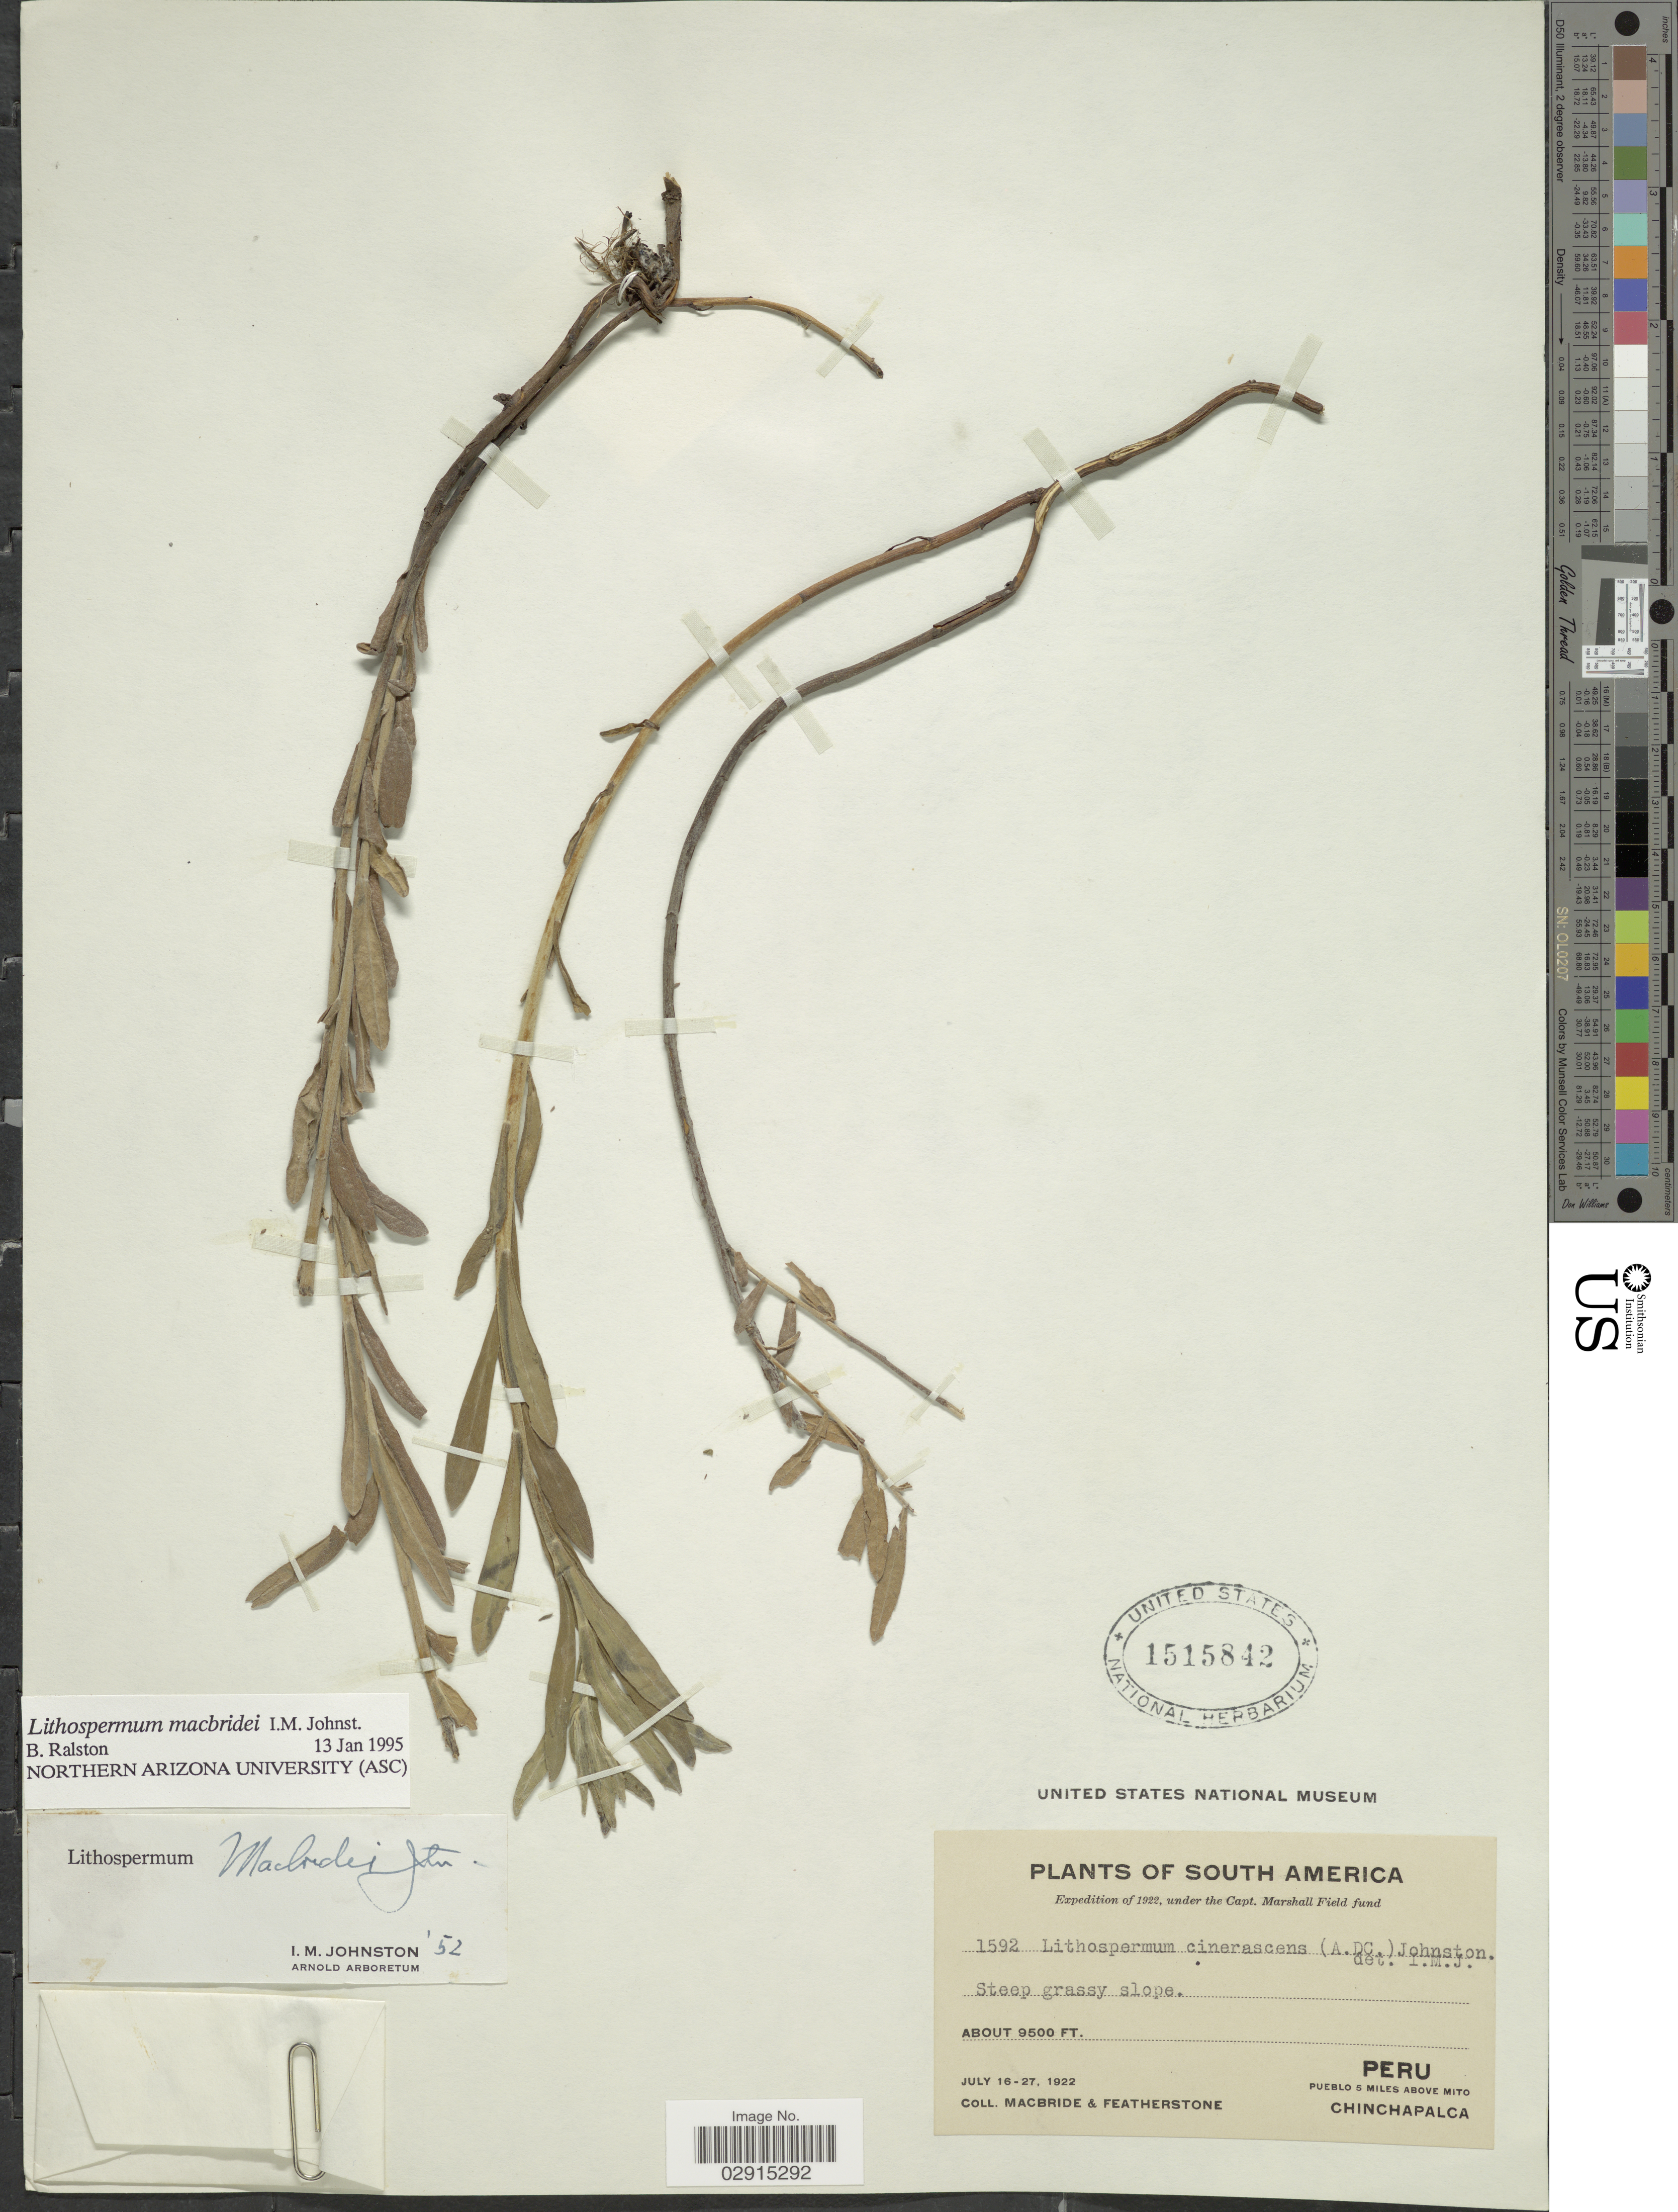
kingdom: Plantae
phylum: Tracheophyta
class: Magnoliopsida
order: Boraginales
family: Boraginaceae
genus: Lithospermum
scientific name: Lithospermum macbridei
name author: I.M. Johnst.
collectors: Macbride, -- & -. Featherstone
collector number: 1592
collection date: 1922-07-16/1922-07-27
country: Peru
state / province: Junín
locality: Chinchapalca. Pueblo 5 miles above Mito.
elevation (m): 2896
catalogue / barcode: US 1515842